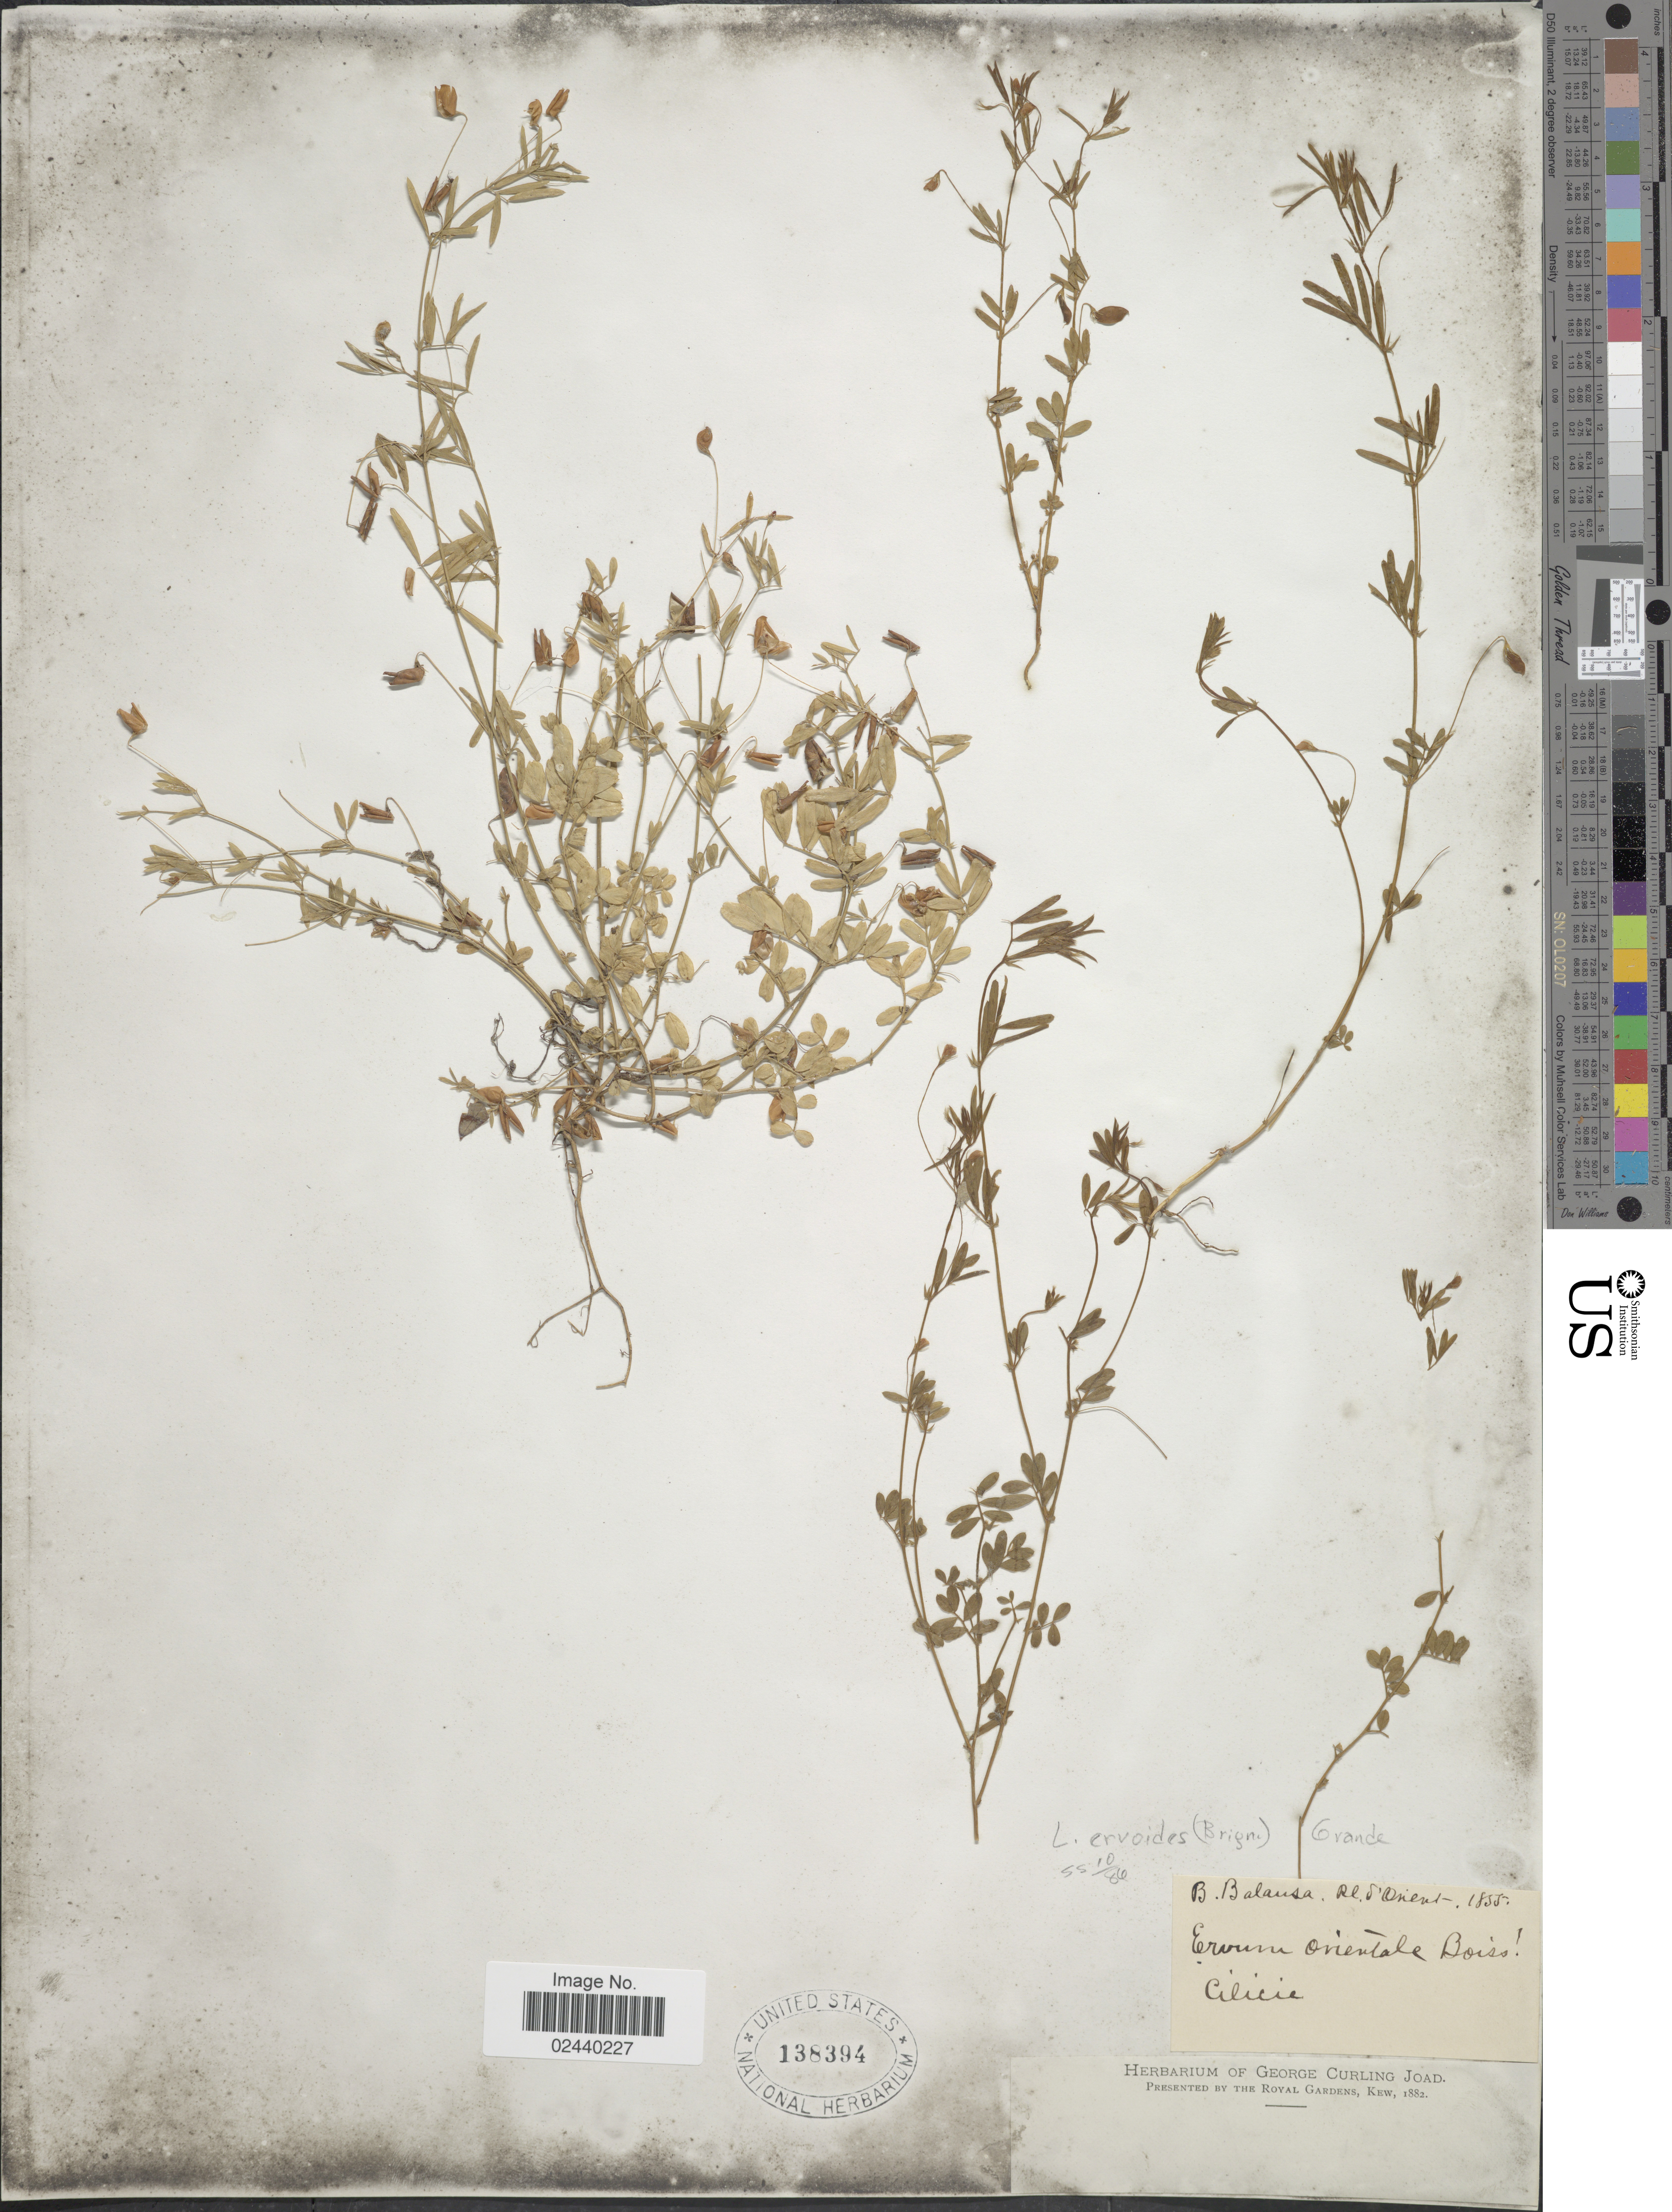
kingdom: Plantae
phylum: Tracheophyta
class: Magnoliopsida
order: Fabales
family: Fabaceae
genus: Vicia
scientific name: Vicia lenticula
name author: (Hoppe) Janka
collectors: B. Balansa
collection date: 1855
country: Turkey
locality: D'Orient, Ervum Orientale Boiss [illegible text], Cilicie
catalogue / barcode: US 138394